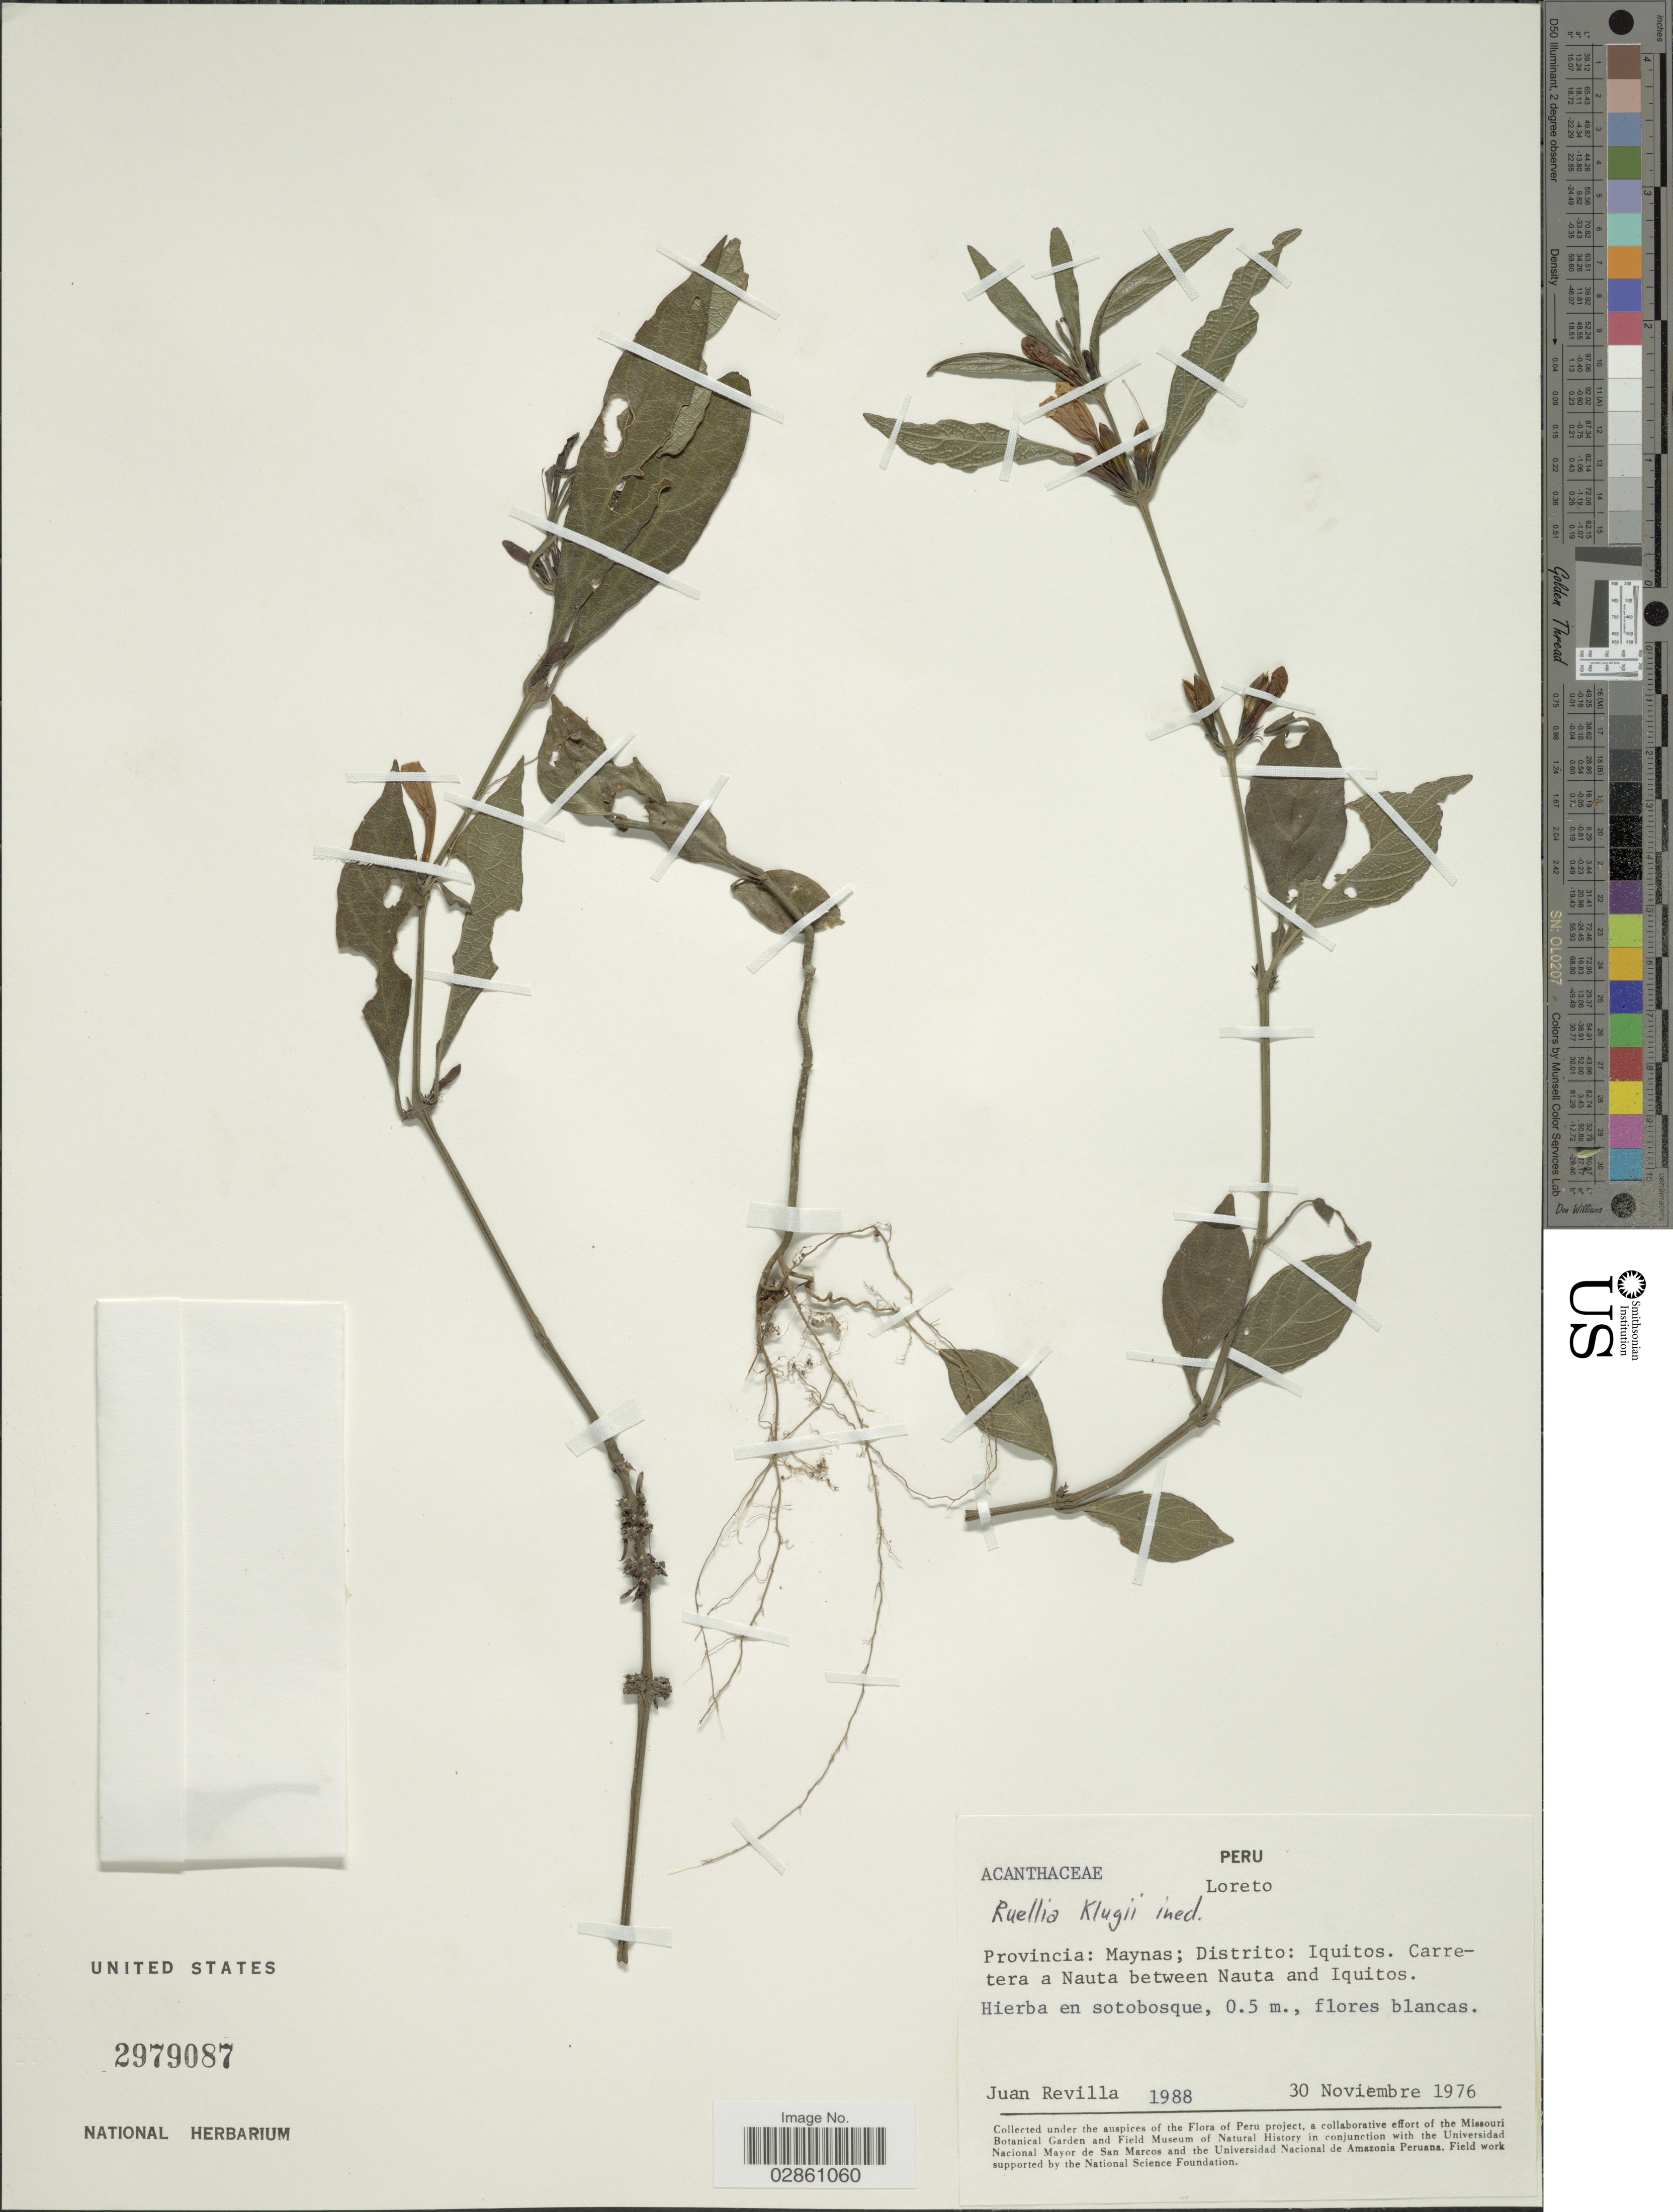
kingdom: Plantae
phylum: Tracheophyta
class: Magnoliopsida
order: Lamiales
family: Acanthaceae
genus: Ruellia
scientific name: Ruellia klugii Leonard sp. nov. ined.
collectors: J. Revilla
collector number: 1988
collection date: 1976-11-30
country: Peru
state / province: Loreto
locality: Provincia: Maynas. Distrito: Iquitos. Carretera a Nauta between Nauta and Iquitos.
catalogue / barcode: US 2979087